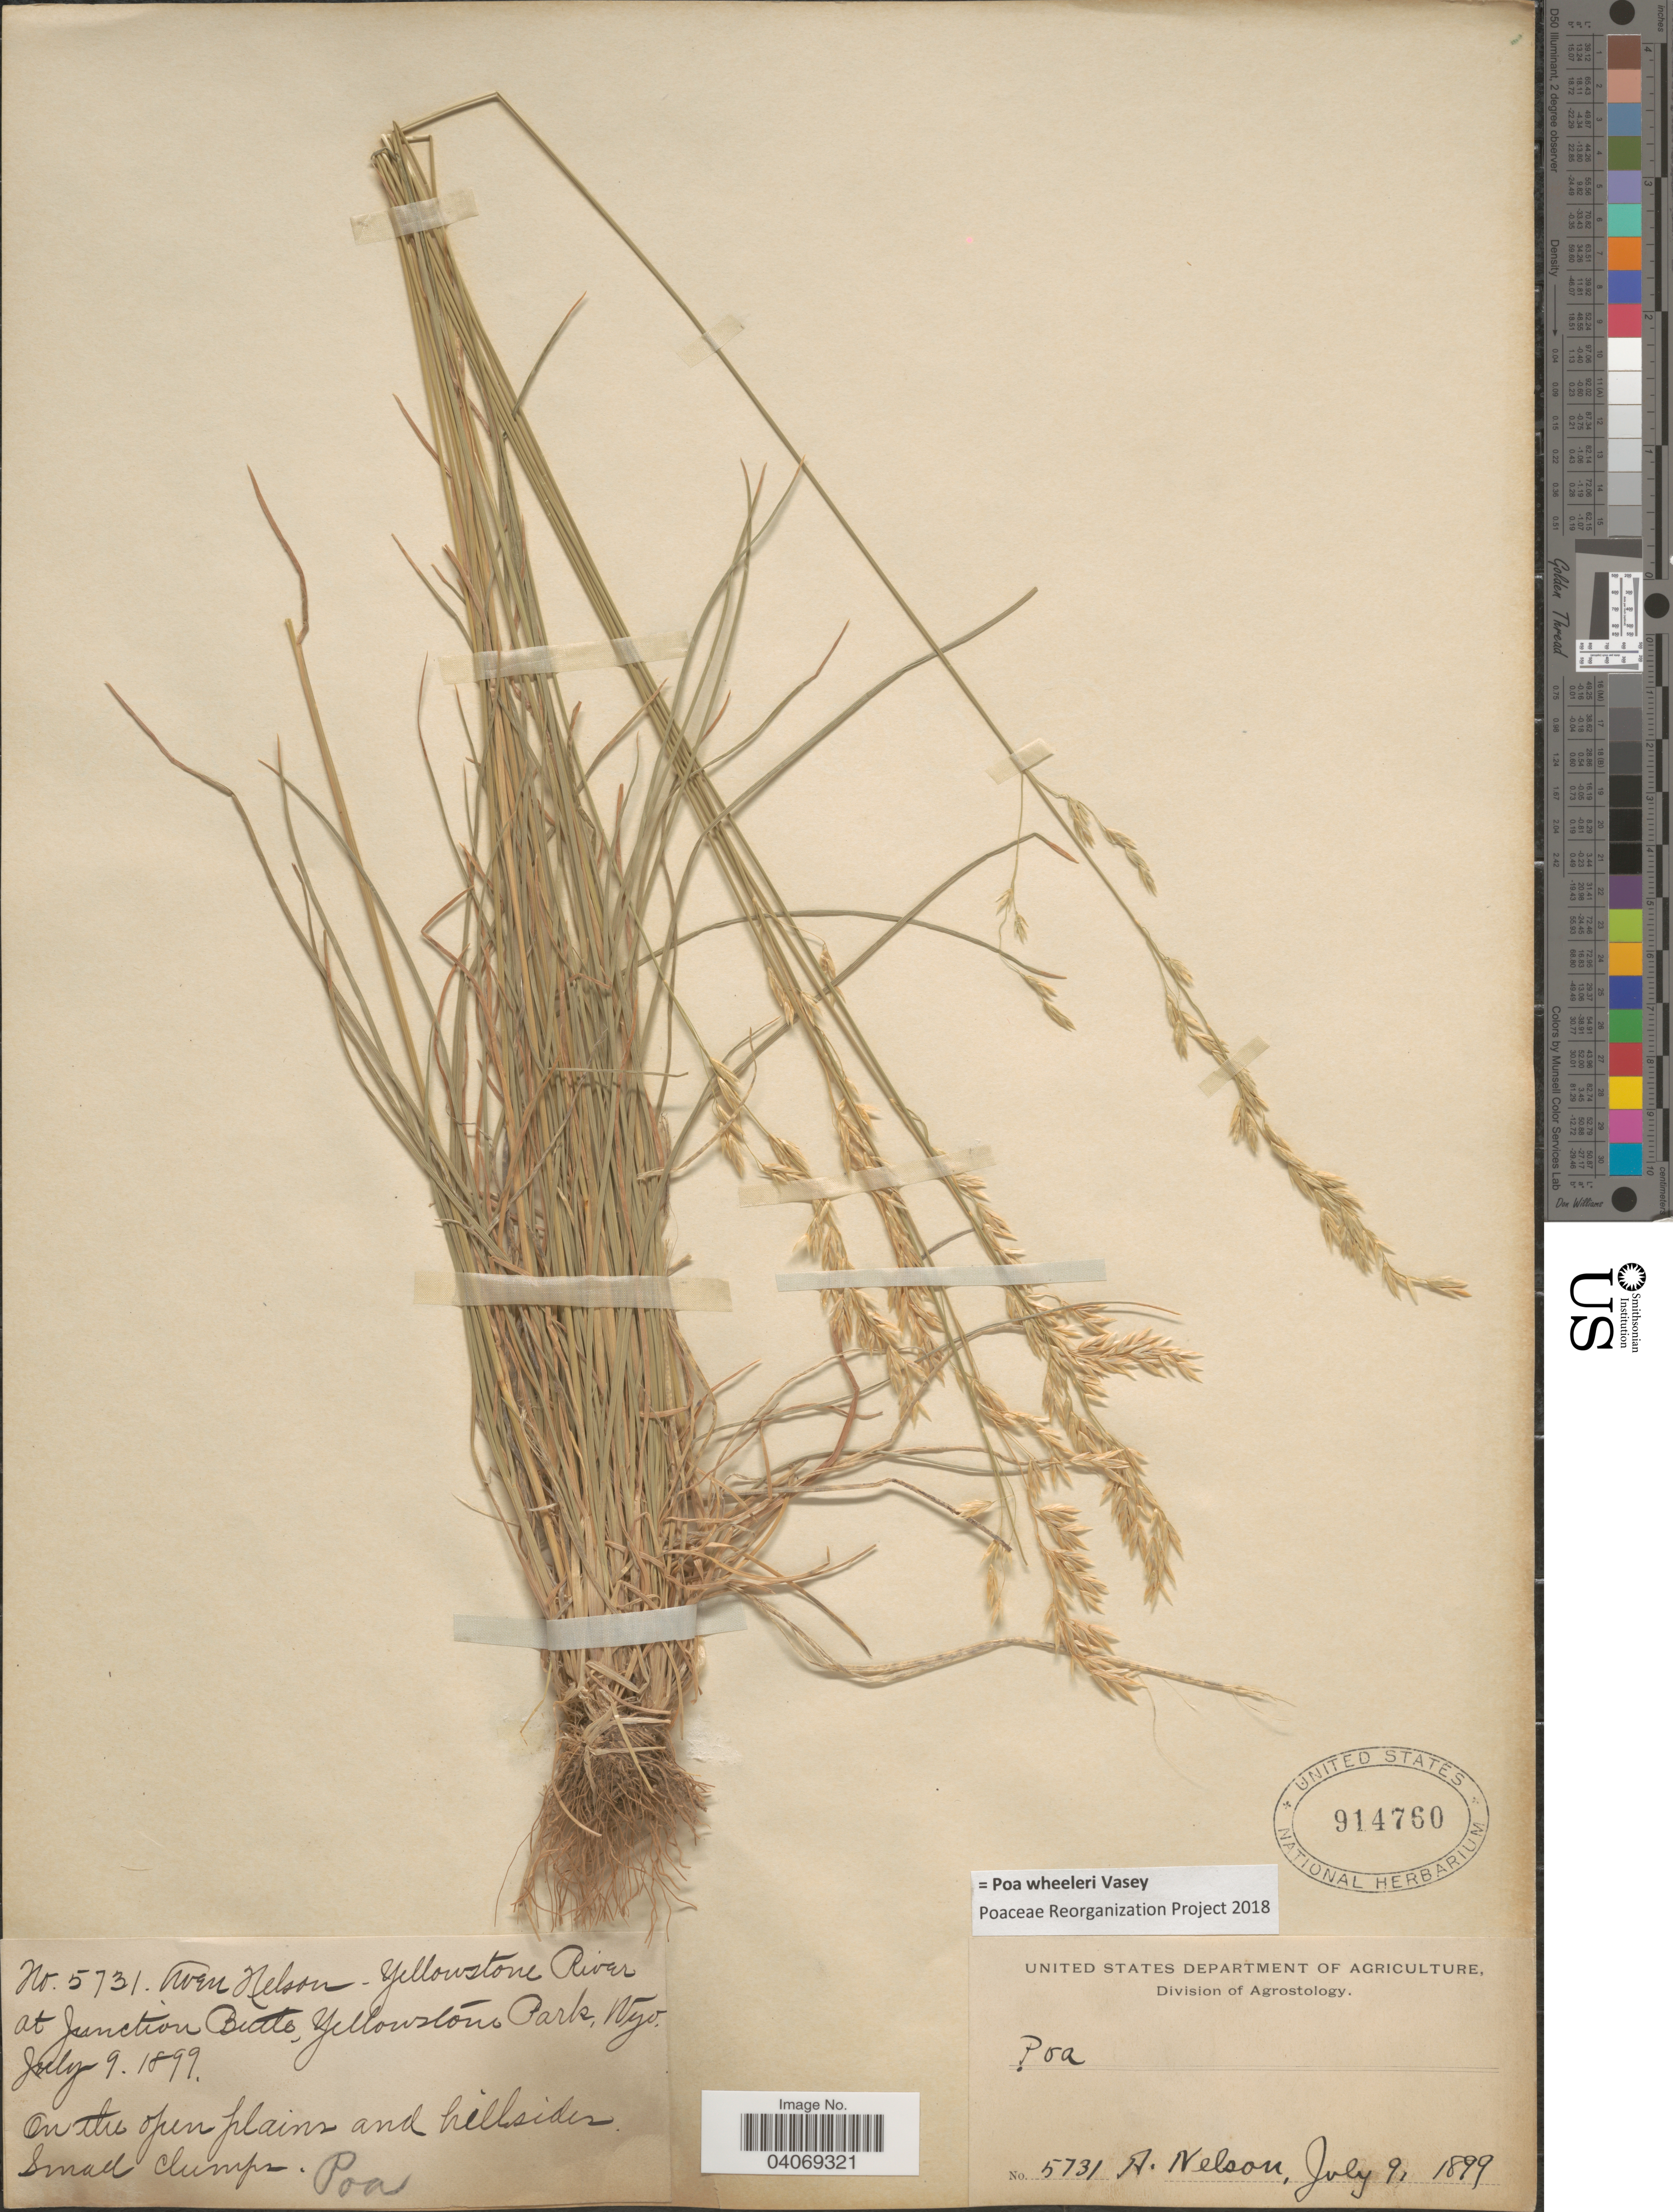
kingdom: Plantae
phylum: Tracheophyta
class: Liliopsida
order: Poales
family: Poaceae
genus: Poa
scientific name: Poa wheeleri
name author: Vasey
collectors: A. Nelson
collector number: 5731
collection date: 1899-07-09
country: United States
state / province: Wyoming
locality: Yellowstone River at junction Butte, Yellowstone Park. On the open plains and hillsides small clumps.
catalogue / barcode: US 914760